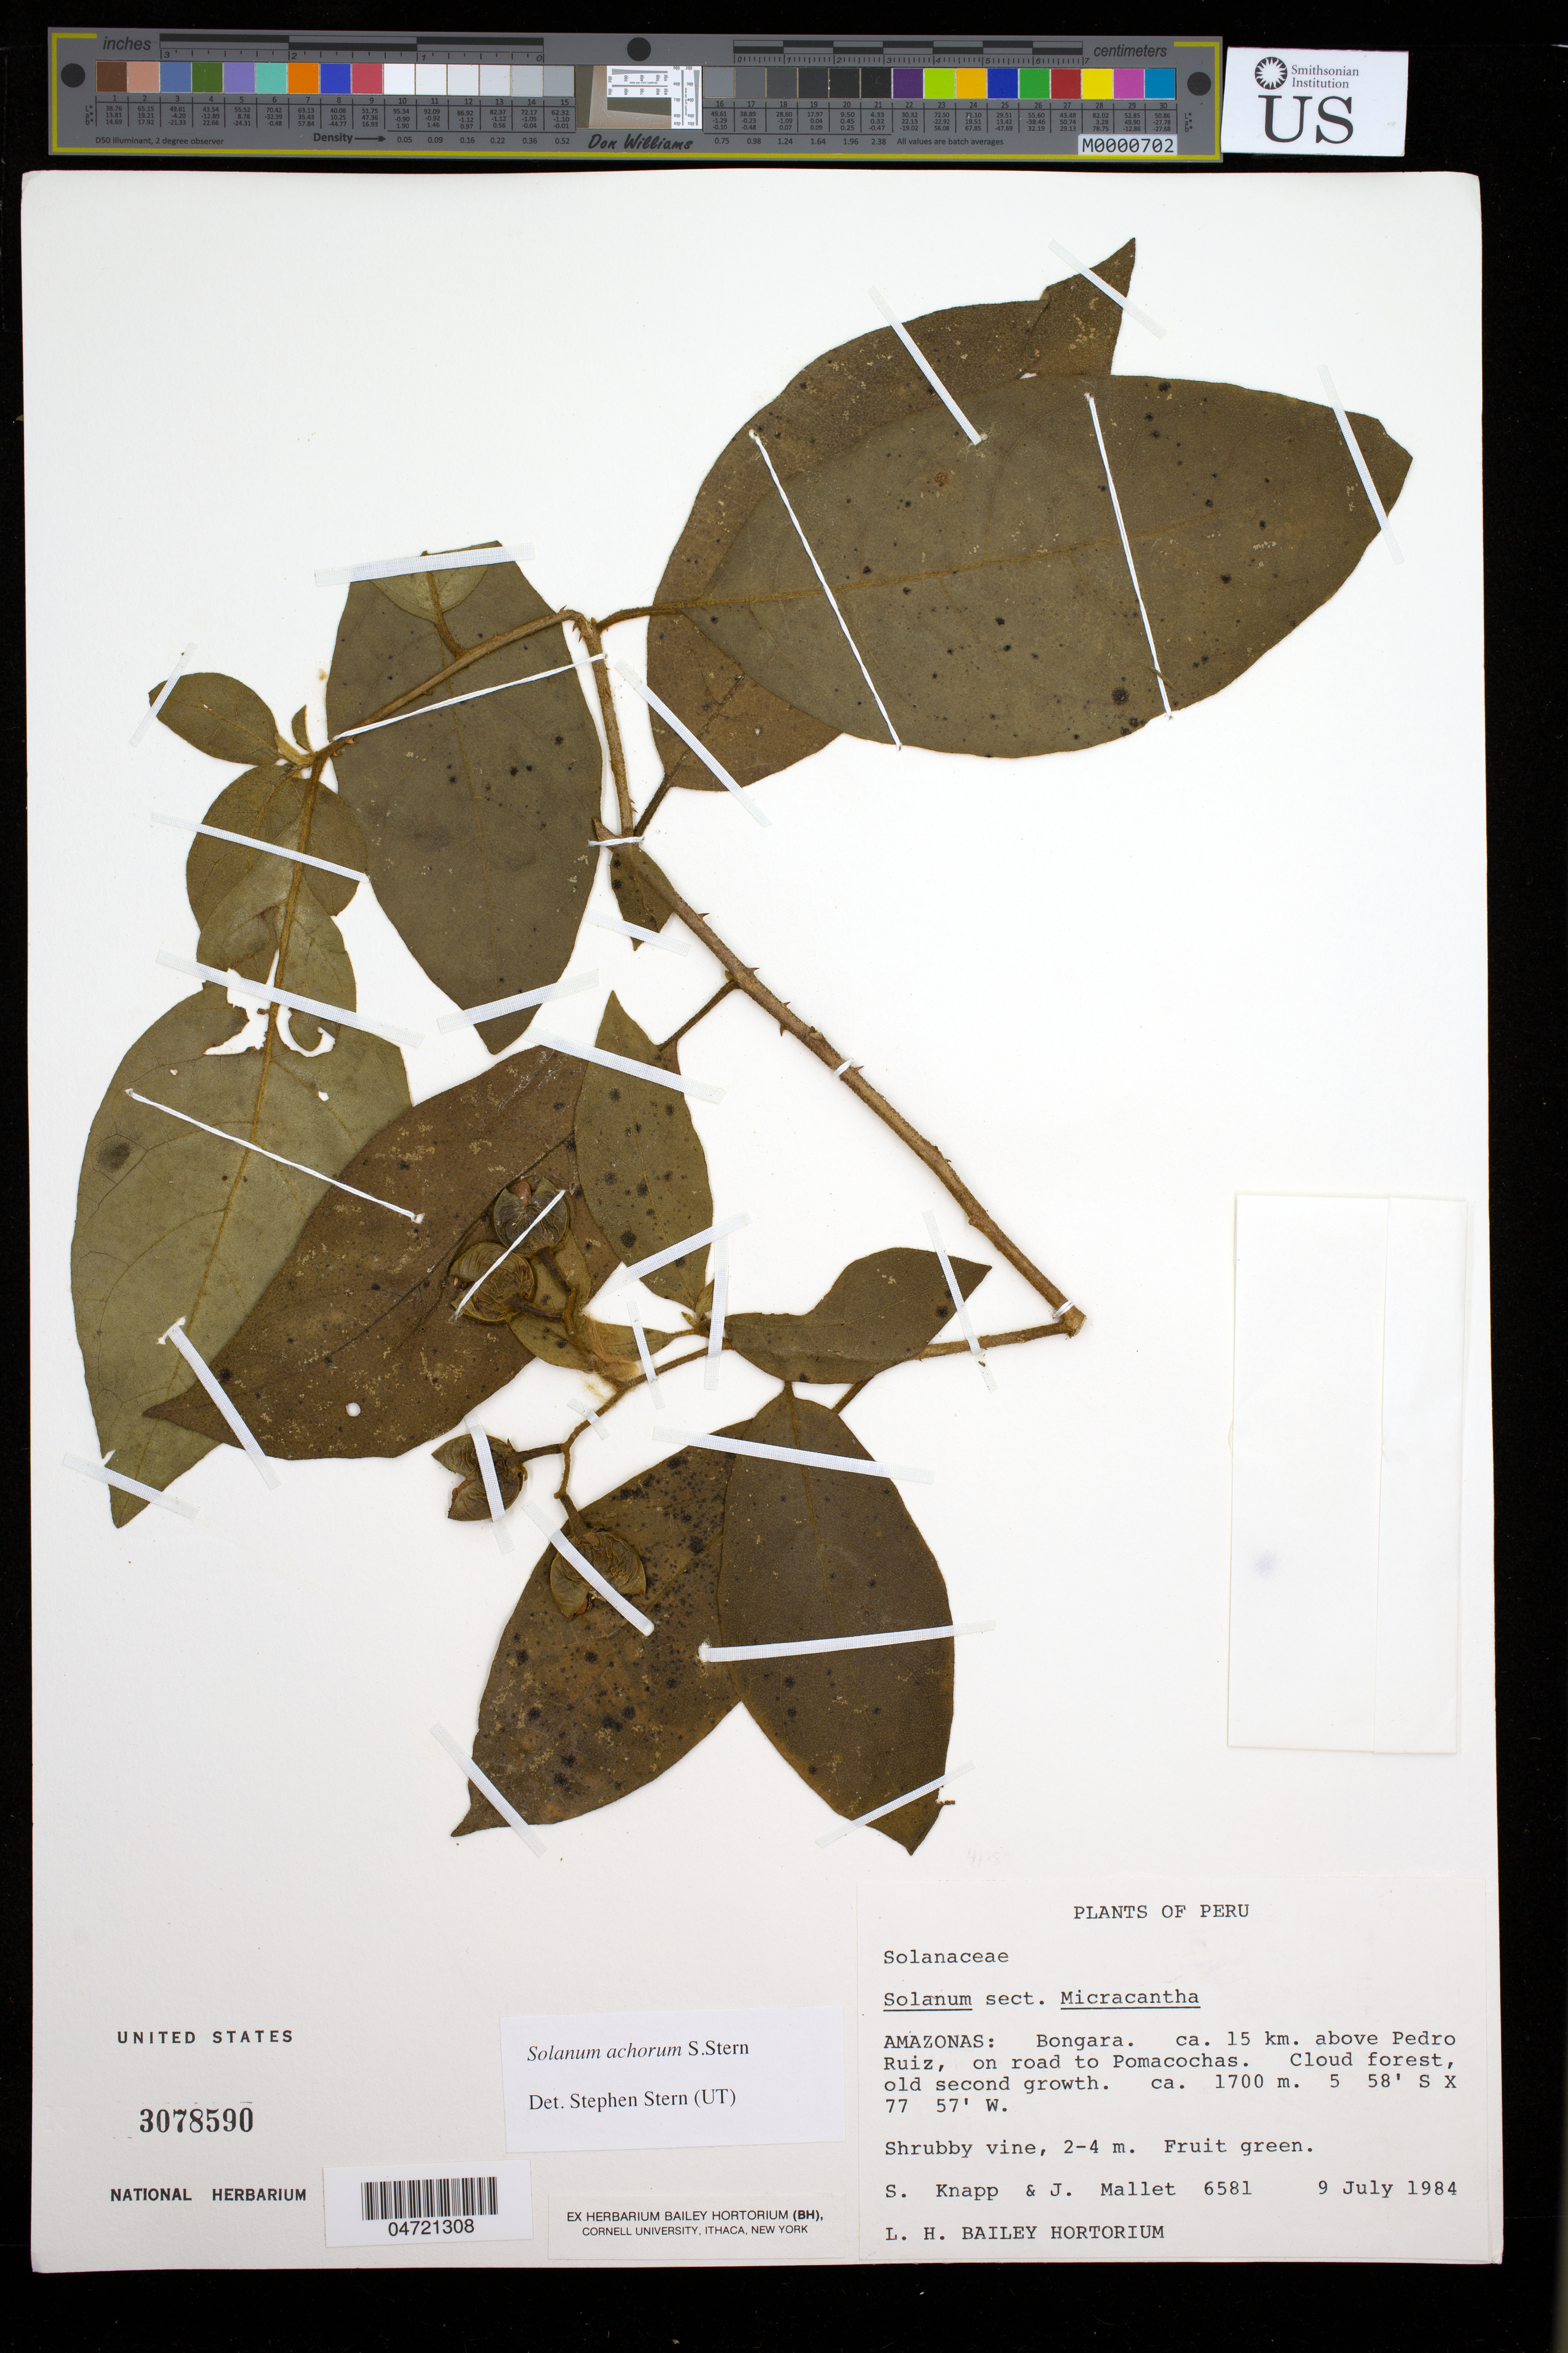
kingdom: Plantae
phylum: Tracheophyta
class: Magnoliopsida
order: Solanales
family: Solanaceae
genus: Solanum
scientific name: Solanum achorum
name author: S.R. Stern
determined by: Stern, S. R., (UT)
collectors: S. Knapp et al.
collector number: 6581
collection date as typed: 09 Jul 1984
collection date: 1984-07-09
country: Peru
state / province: Amazonas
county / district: Bongará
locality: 15 km above Pedro Ruíz, road to Pocacochas [?]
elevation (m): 1700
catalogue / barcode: US 3078590